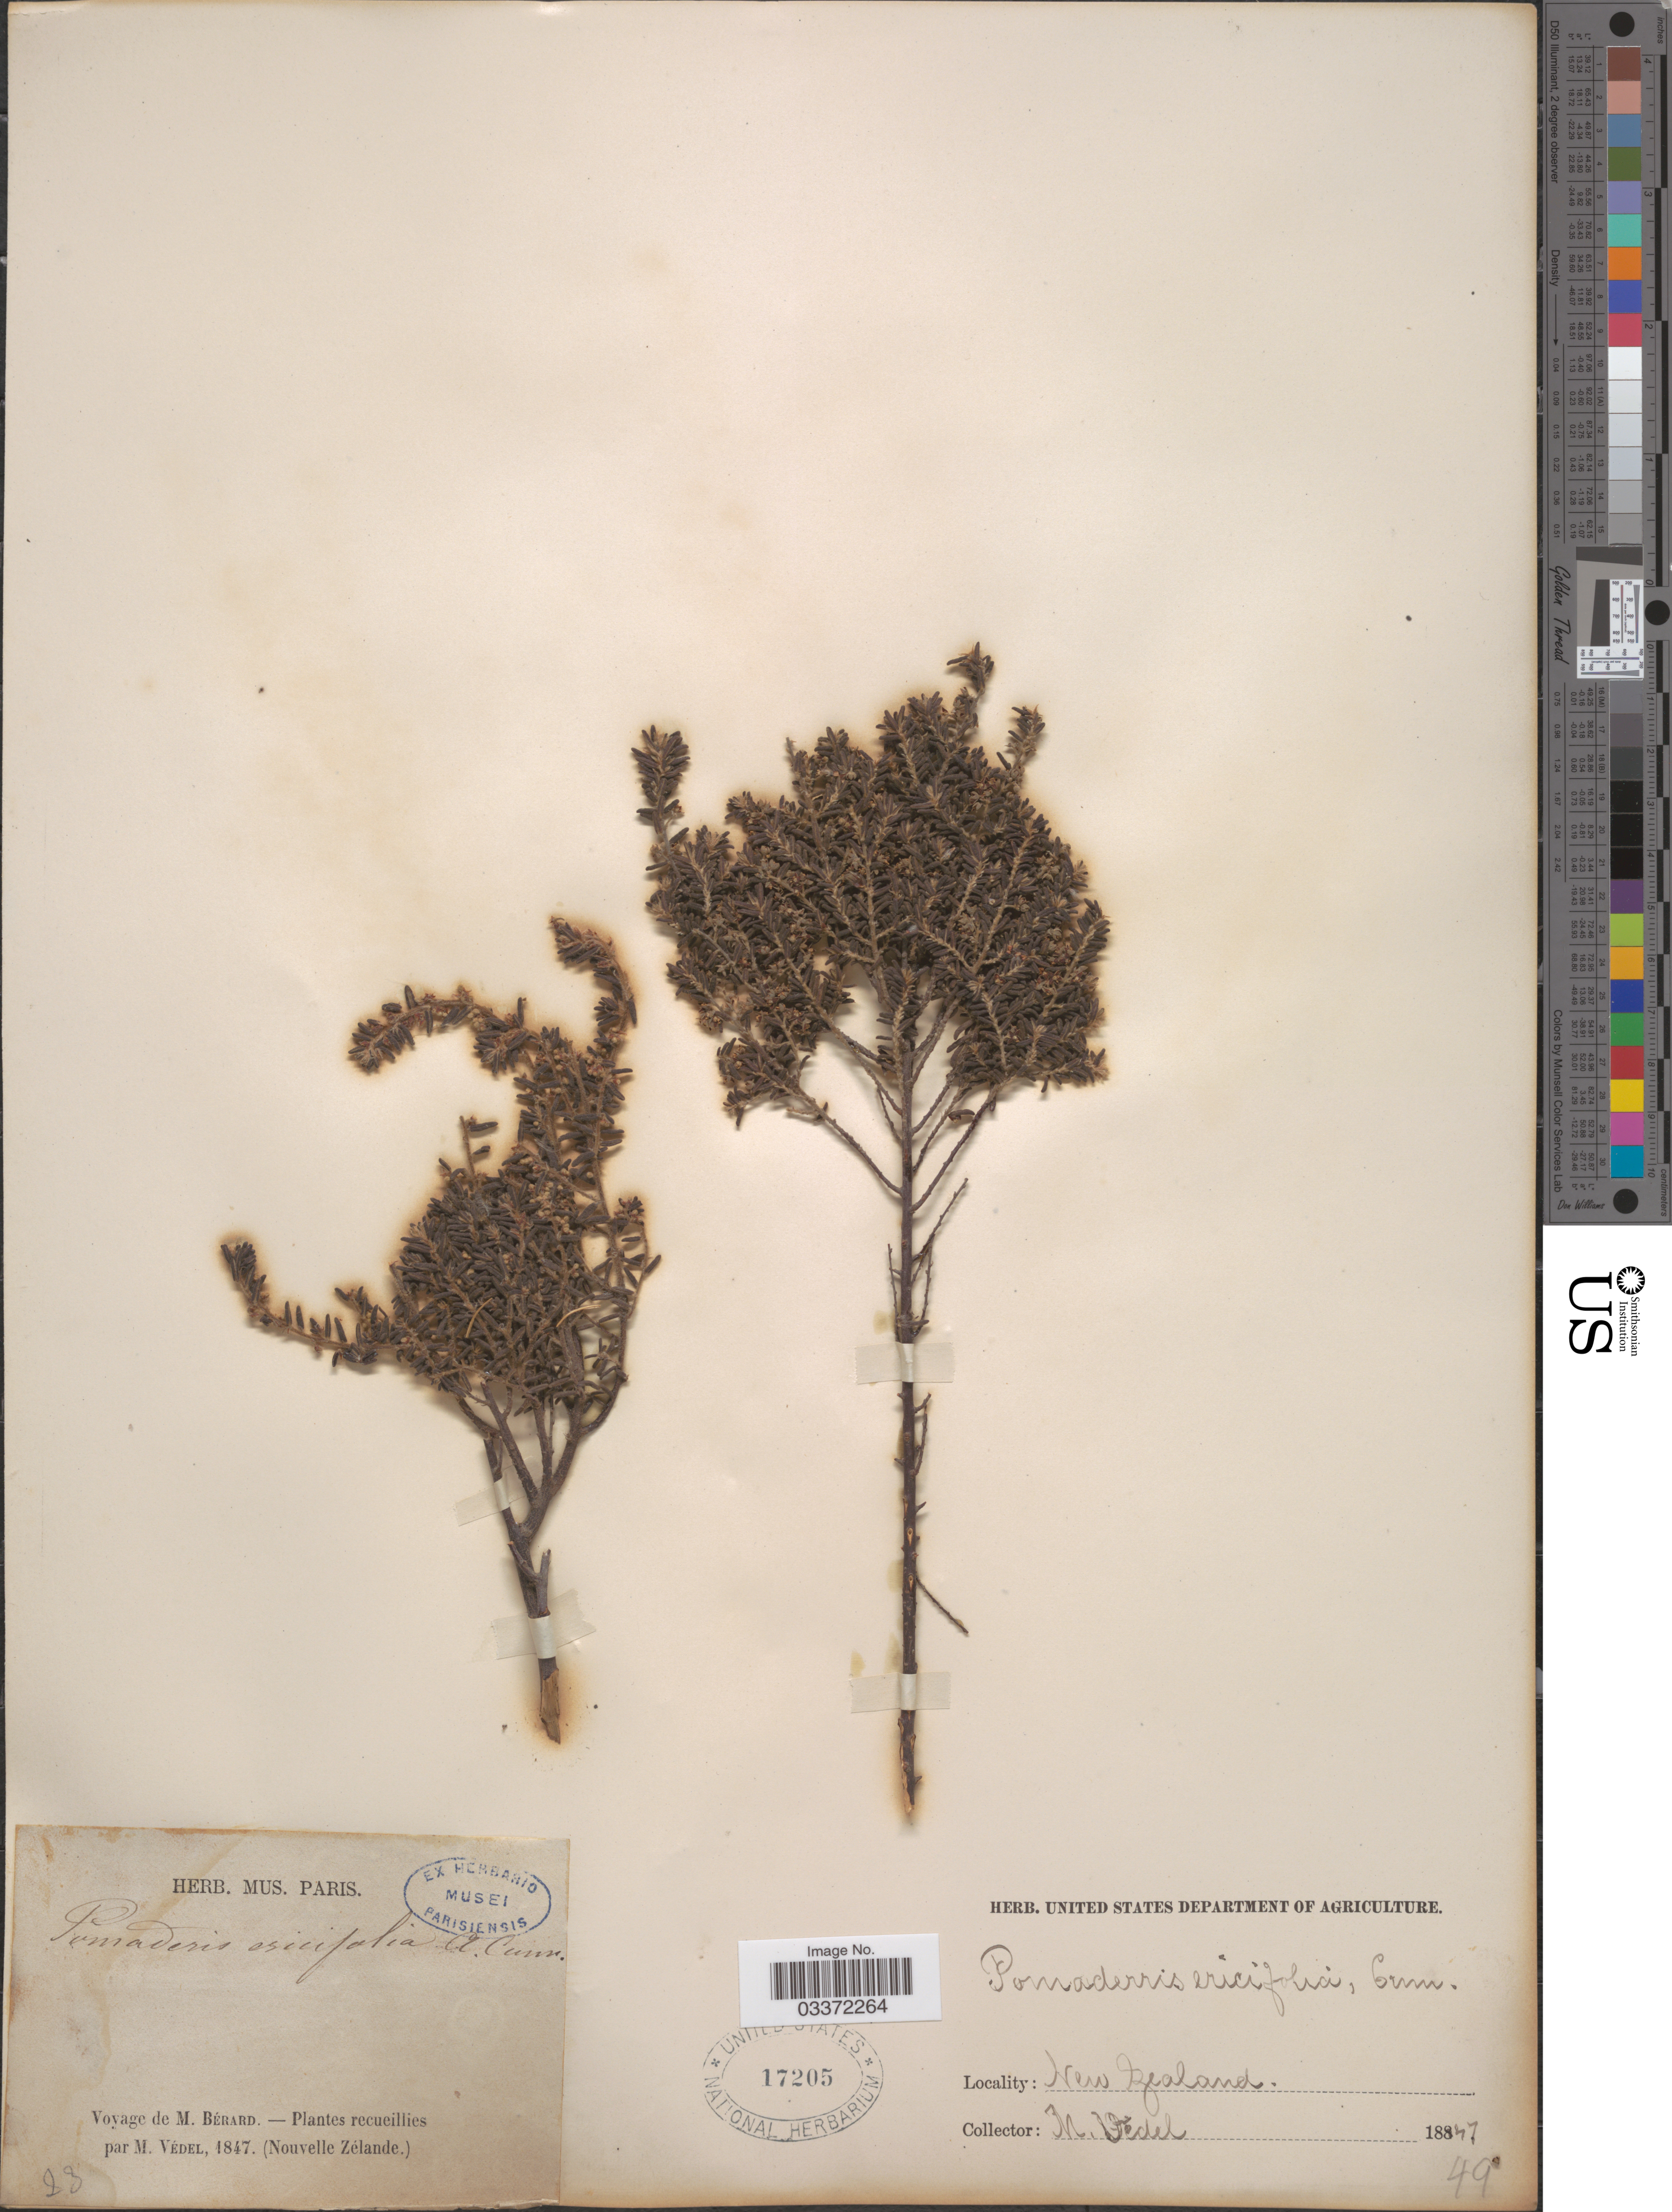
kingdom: Plantae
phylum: Tracheophyta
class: Magnoliopsida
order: Rosales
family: Rhamnaceae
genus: Pomaderris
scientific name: Pomaderris phylicifolia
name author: Link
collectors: M. Berard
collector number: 49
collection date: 1847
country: New Zealand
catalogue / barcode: US 17205